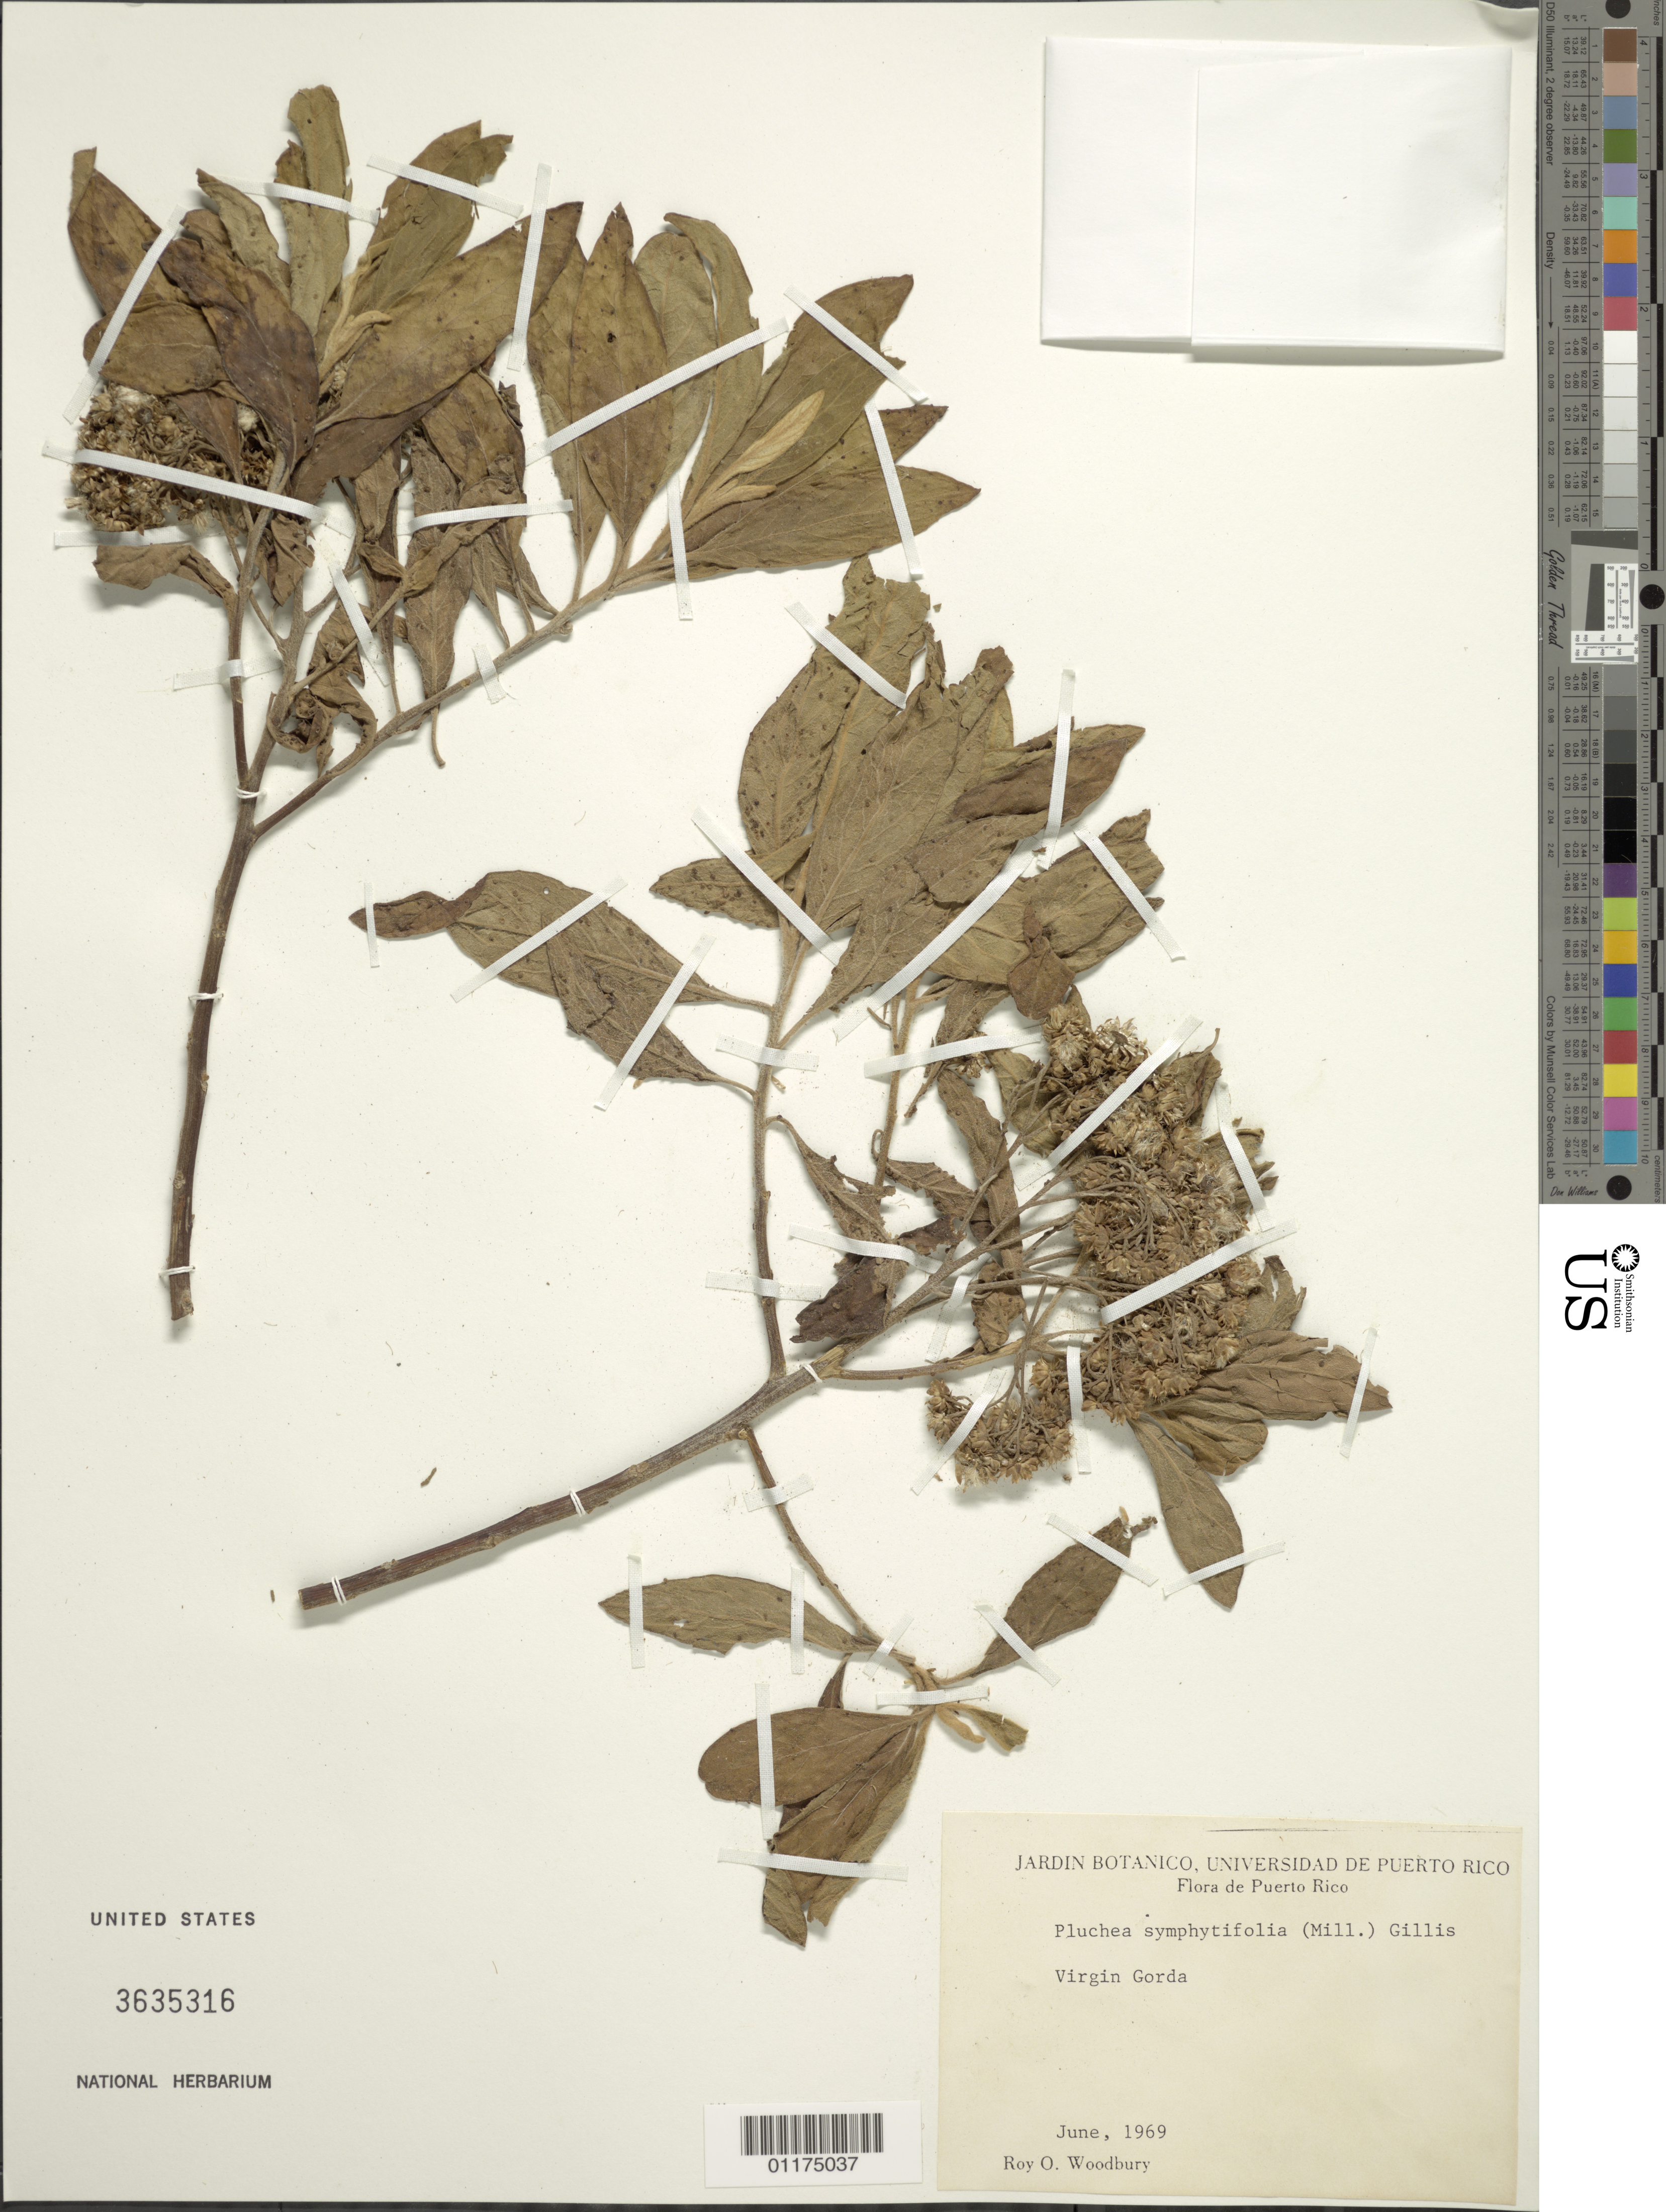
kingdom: Plantae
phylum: Tracheophyta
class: Magnoliopsida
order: Asterales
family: Asteraceae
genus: Pluchea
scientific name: Pluchea symphytifolia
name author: (Mill.) Gillis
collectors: R. O. Woodbury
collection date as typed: Jun 1969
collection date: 1969-06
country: Puerto Rico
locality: Virgin Gorda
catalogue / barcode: US 3635316